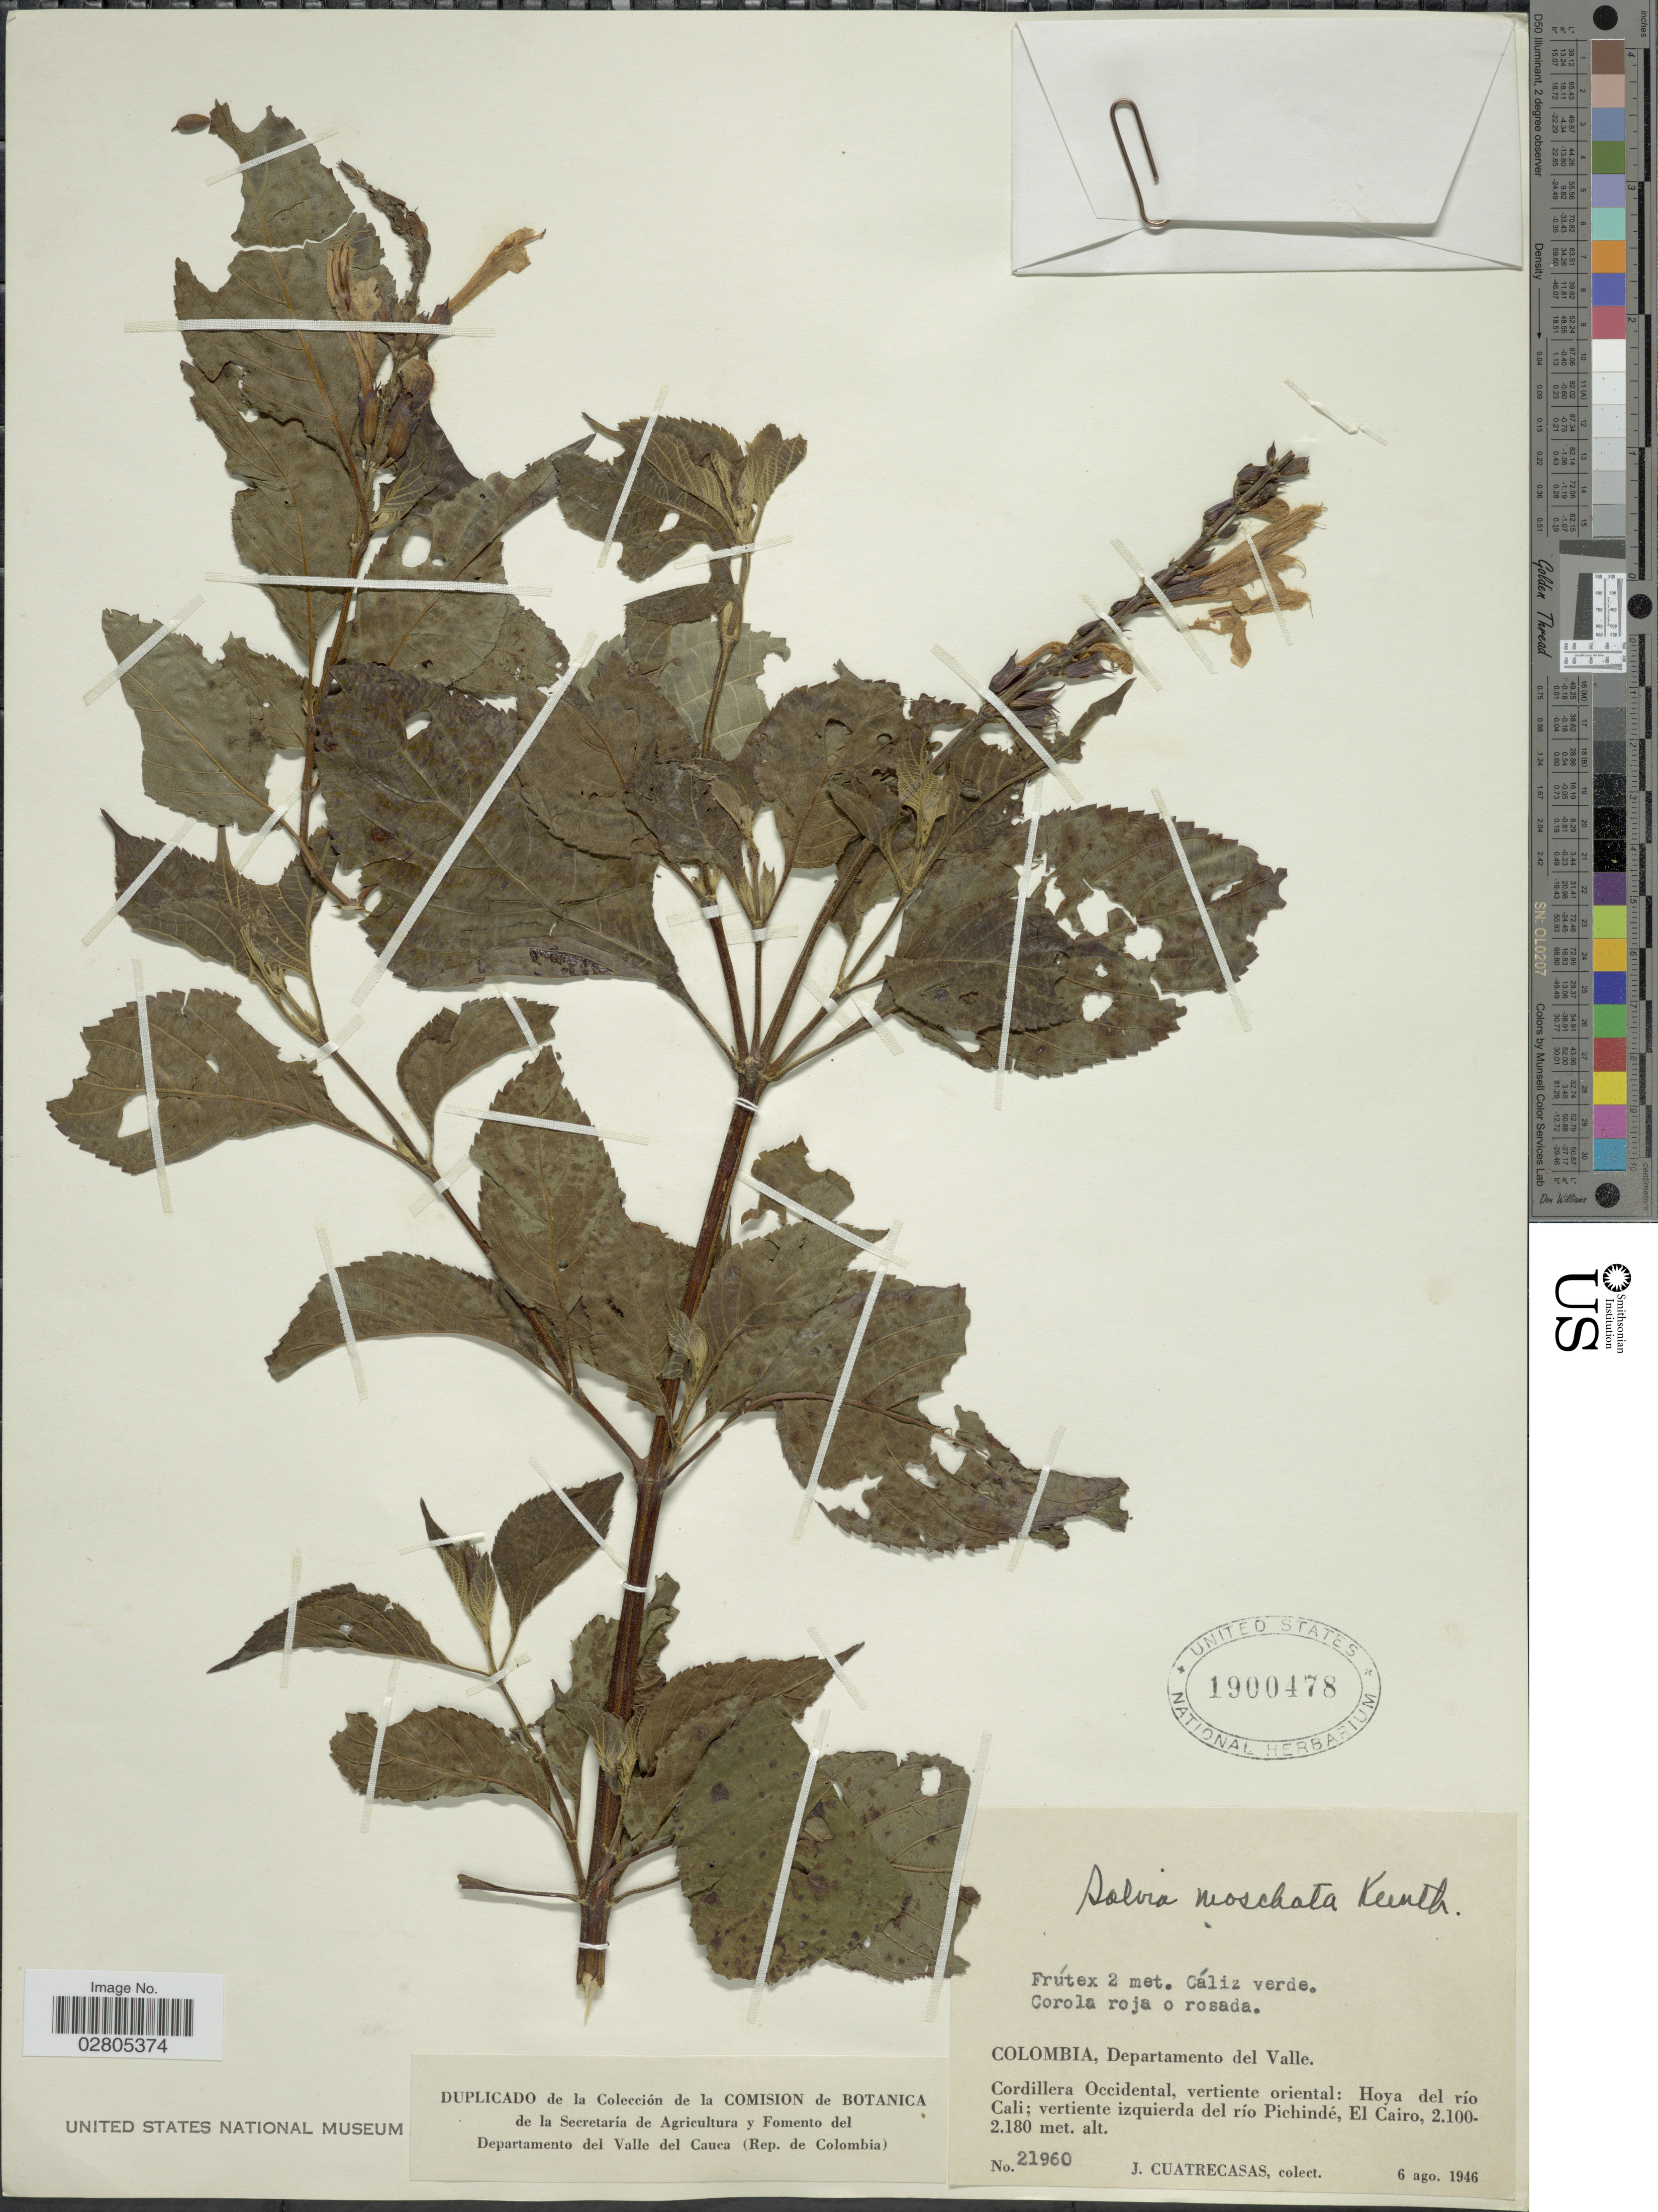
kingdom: Plantae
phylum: Tracheophyta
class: Magnoliopsida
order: Lamiales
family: Lamiaceae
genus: Salvia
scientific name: Salvia tortuosa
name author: Kunth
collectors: J. Cuatrecasas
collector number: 21960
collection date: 1946-08-06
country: Colombia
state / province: Valle del Cauca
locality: Departamento Valle del Cauca. Cordillera Occidental, vertiente oriental: Hoya del río Cali; vertiente izquierda del río Pichindé, El Cairo.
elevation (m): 2100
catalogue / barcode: US 1900478